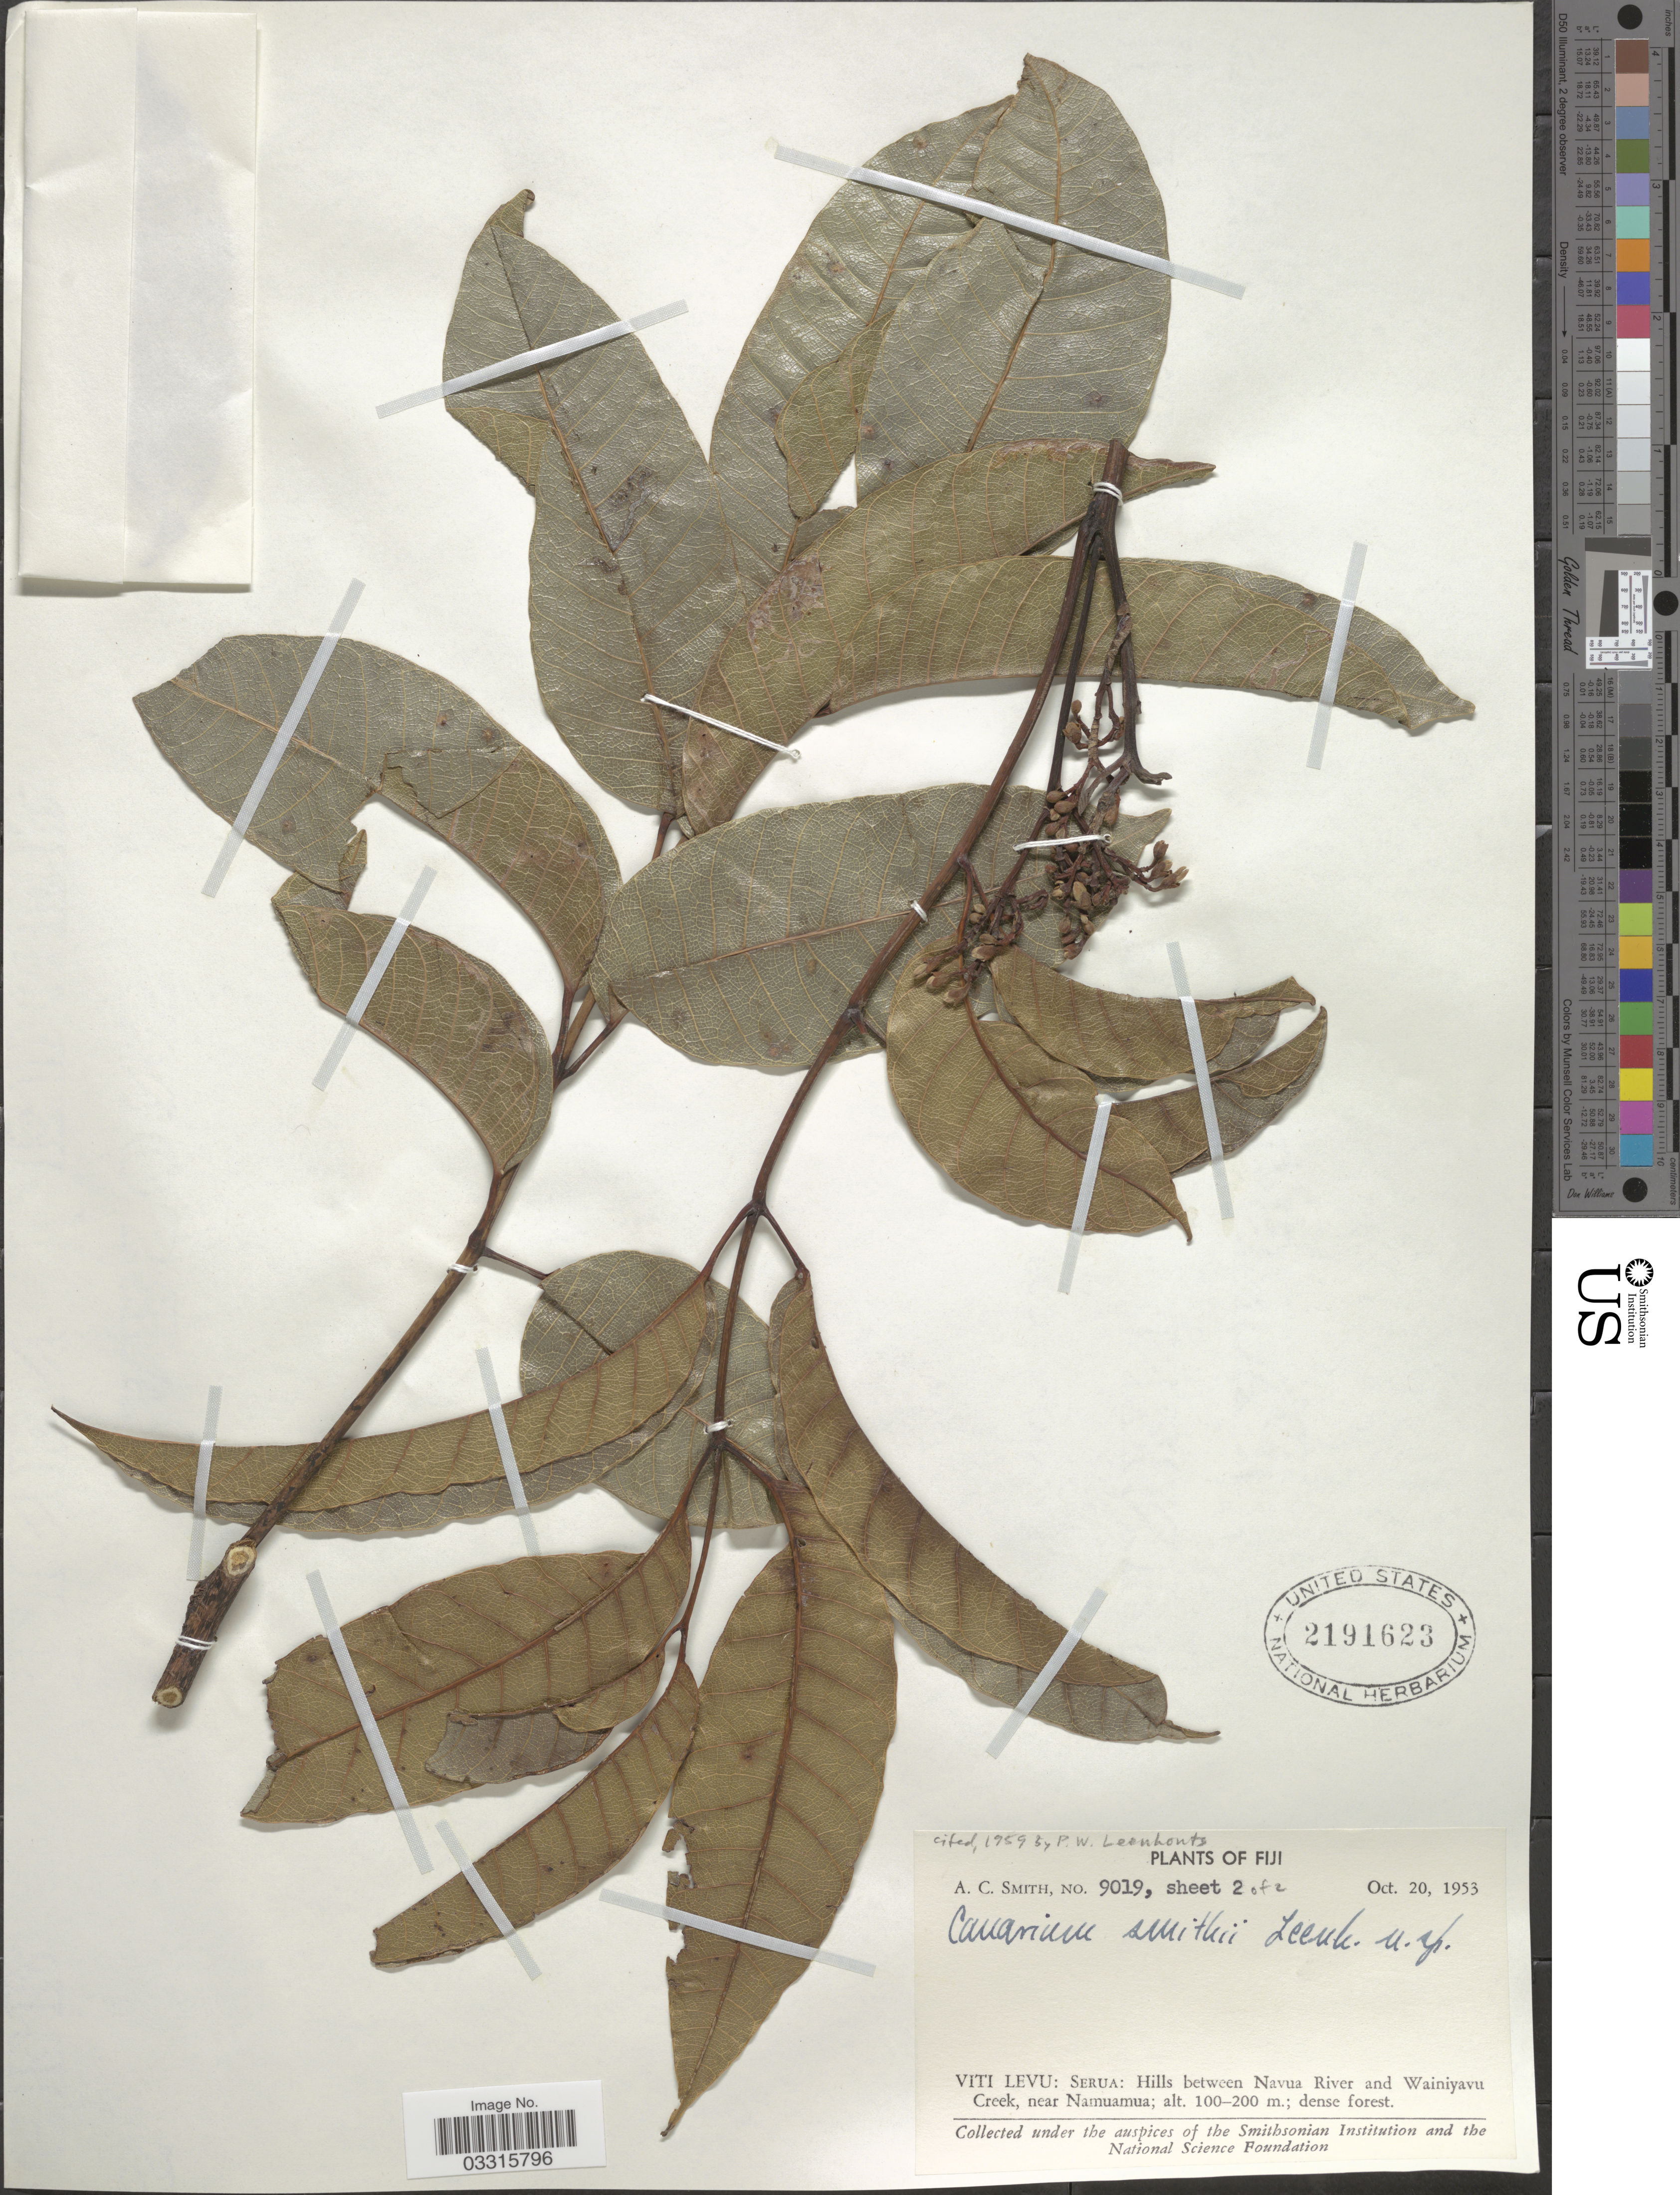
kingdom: Plantae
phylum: Tracheophyta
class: Magnoliopsida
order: Sapindales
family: Burseraceae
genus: Canarium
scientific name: Canarium smithii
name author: Leenh.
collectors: A. C. Smith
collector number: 9019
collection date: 1953-10-20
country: Fiji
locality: Viti Levu: Serua: Hills between Navua River and Wainiyavu Creek, near Namuamua.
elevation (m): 100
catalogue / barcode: US 2191623